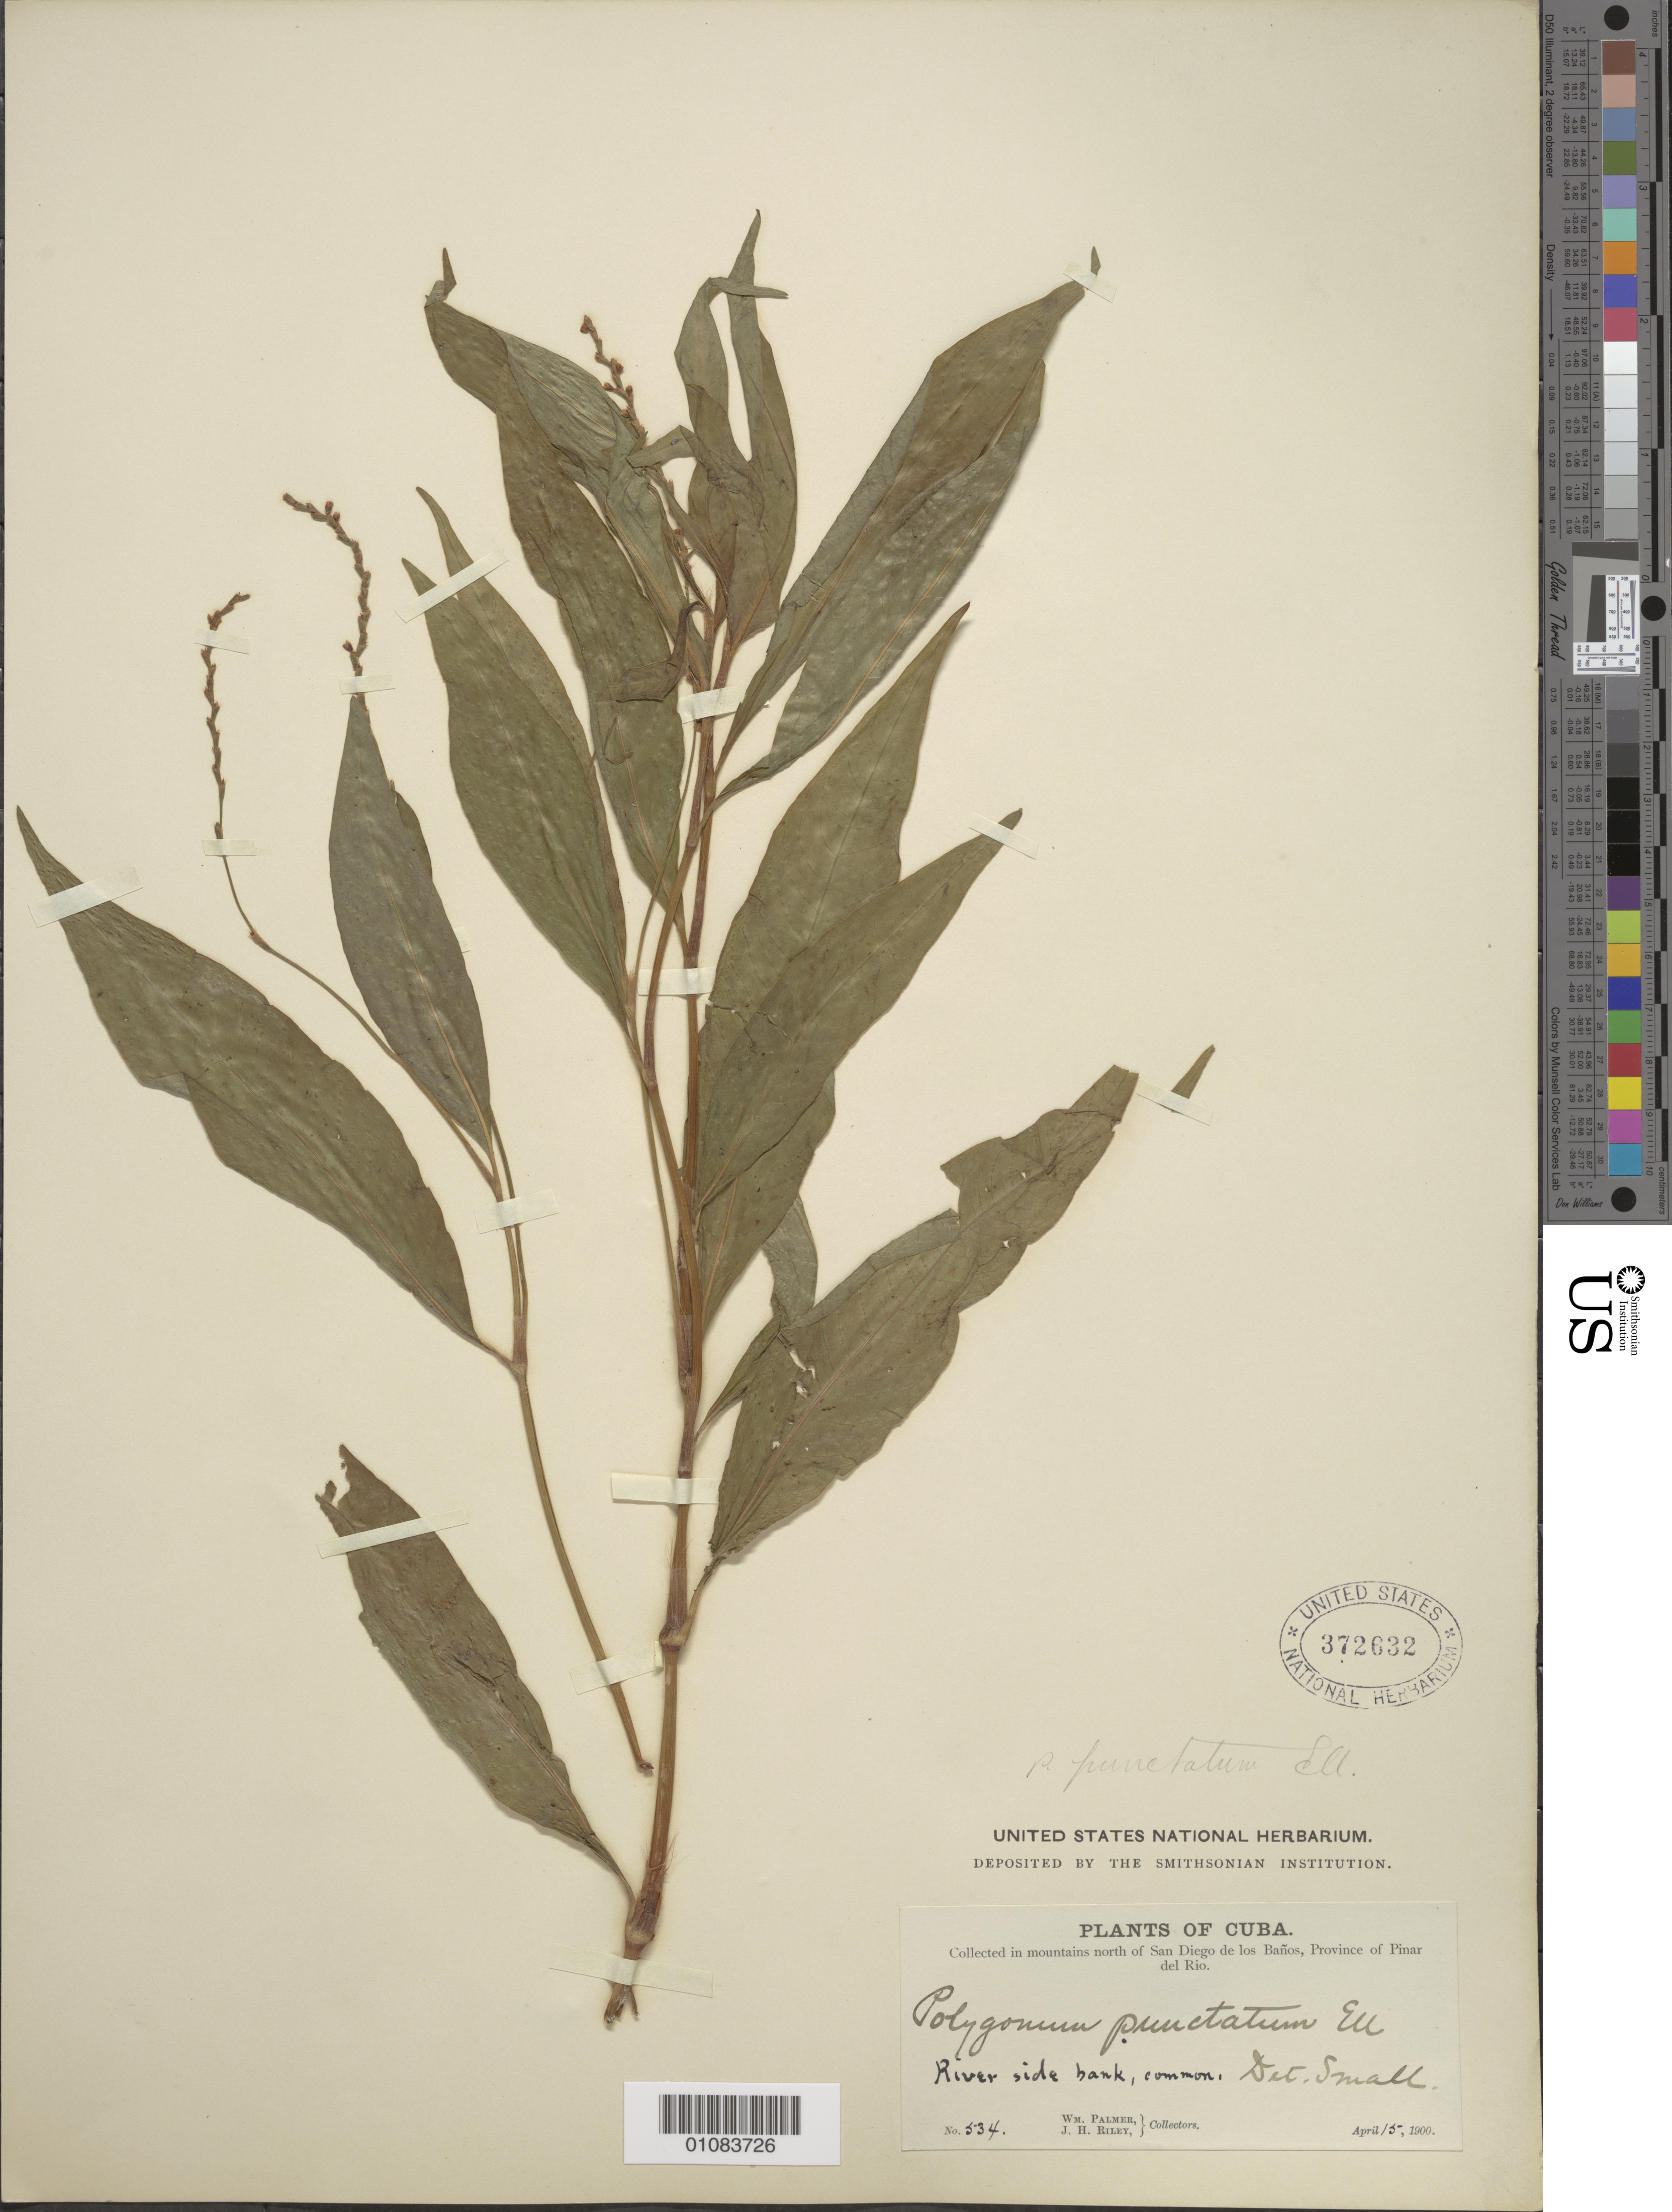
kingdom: Plantae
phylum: Tracheophyta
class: Magnoliopsida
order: Caryophyllales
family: Polygonaceae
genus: Polygonum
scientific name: Polygonum punctatum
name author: Elliott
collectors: W. Palmer & E. P. Killip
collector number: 534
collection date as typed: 15 Apr 1900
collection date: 1900-04-15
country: Cuba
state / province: Pinar del Rio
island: Cuba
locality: Mountains north of San Diego de los Banos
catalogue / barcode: US 372632